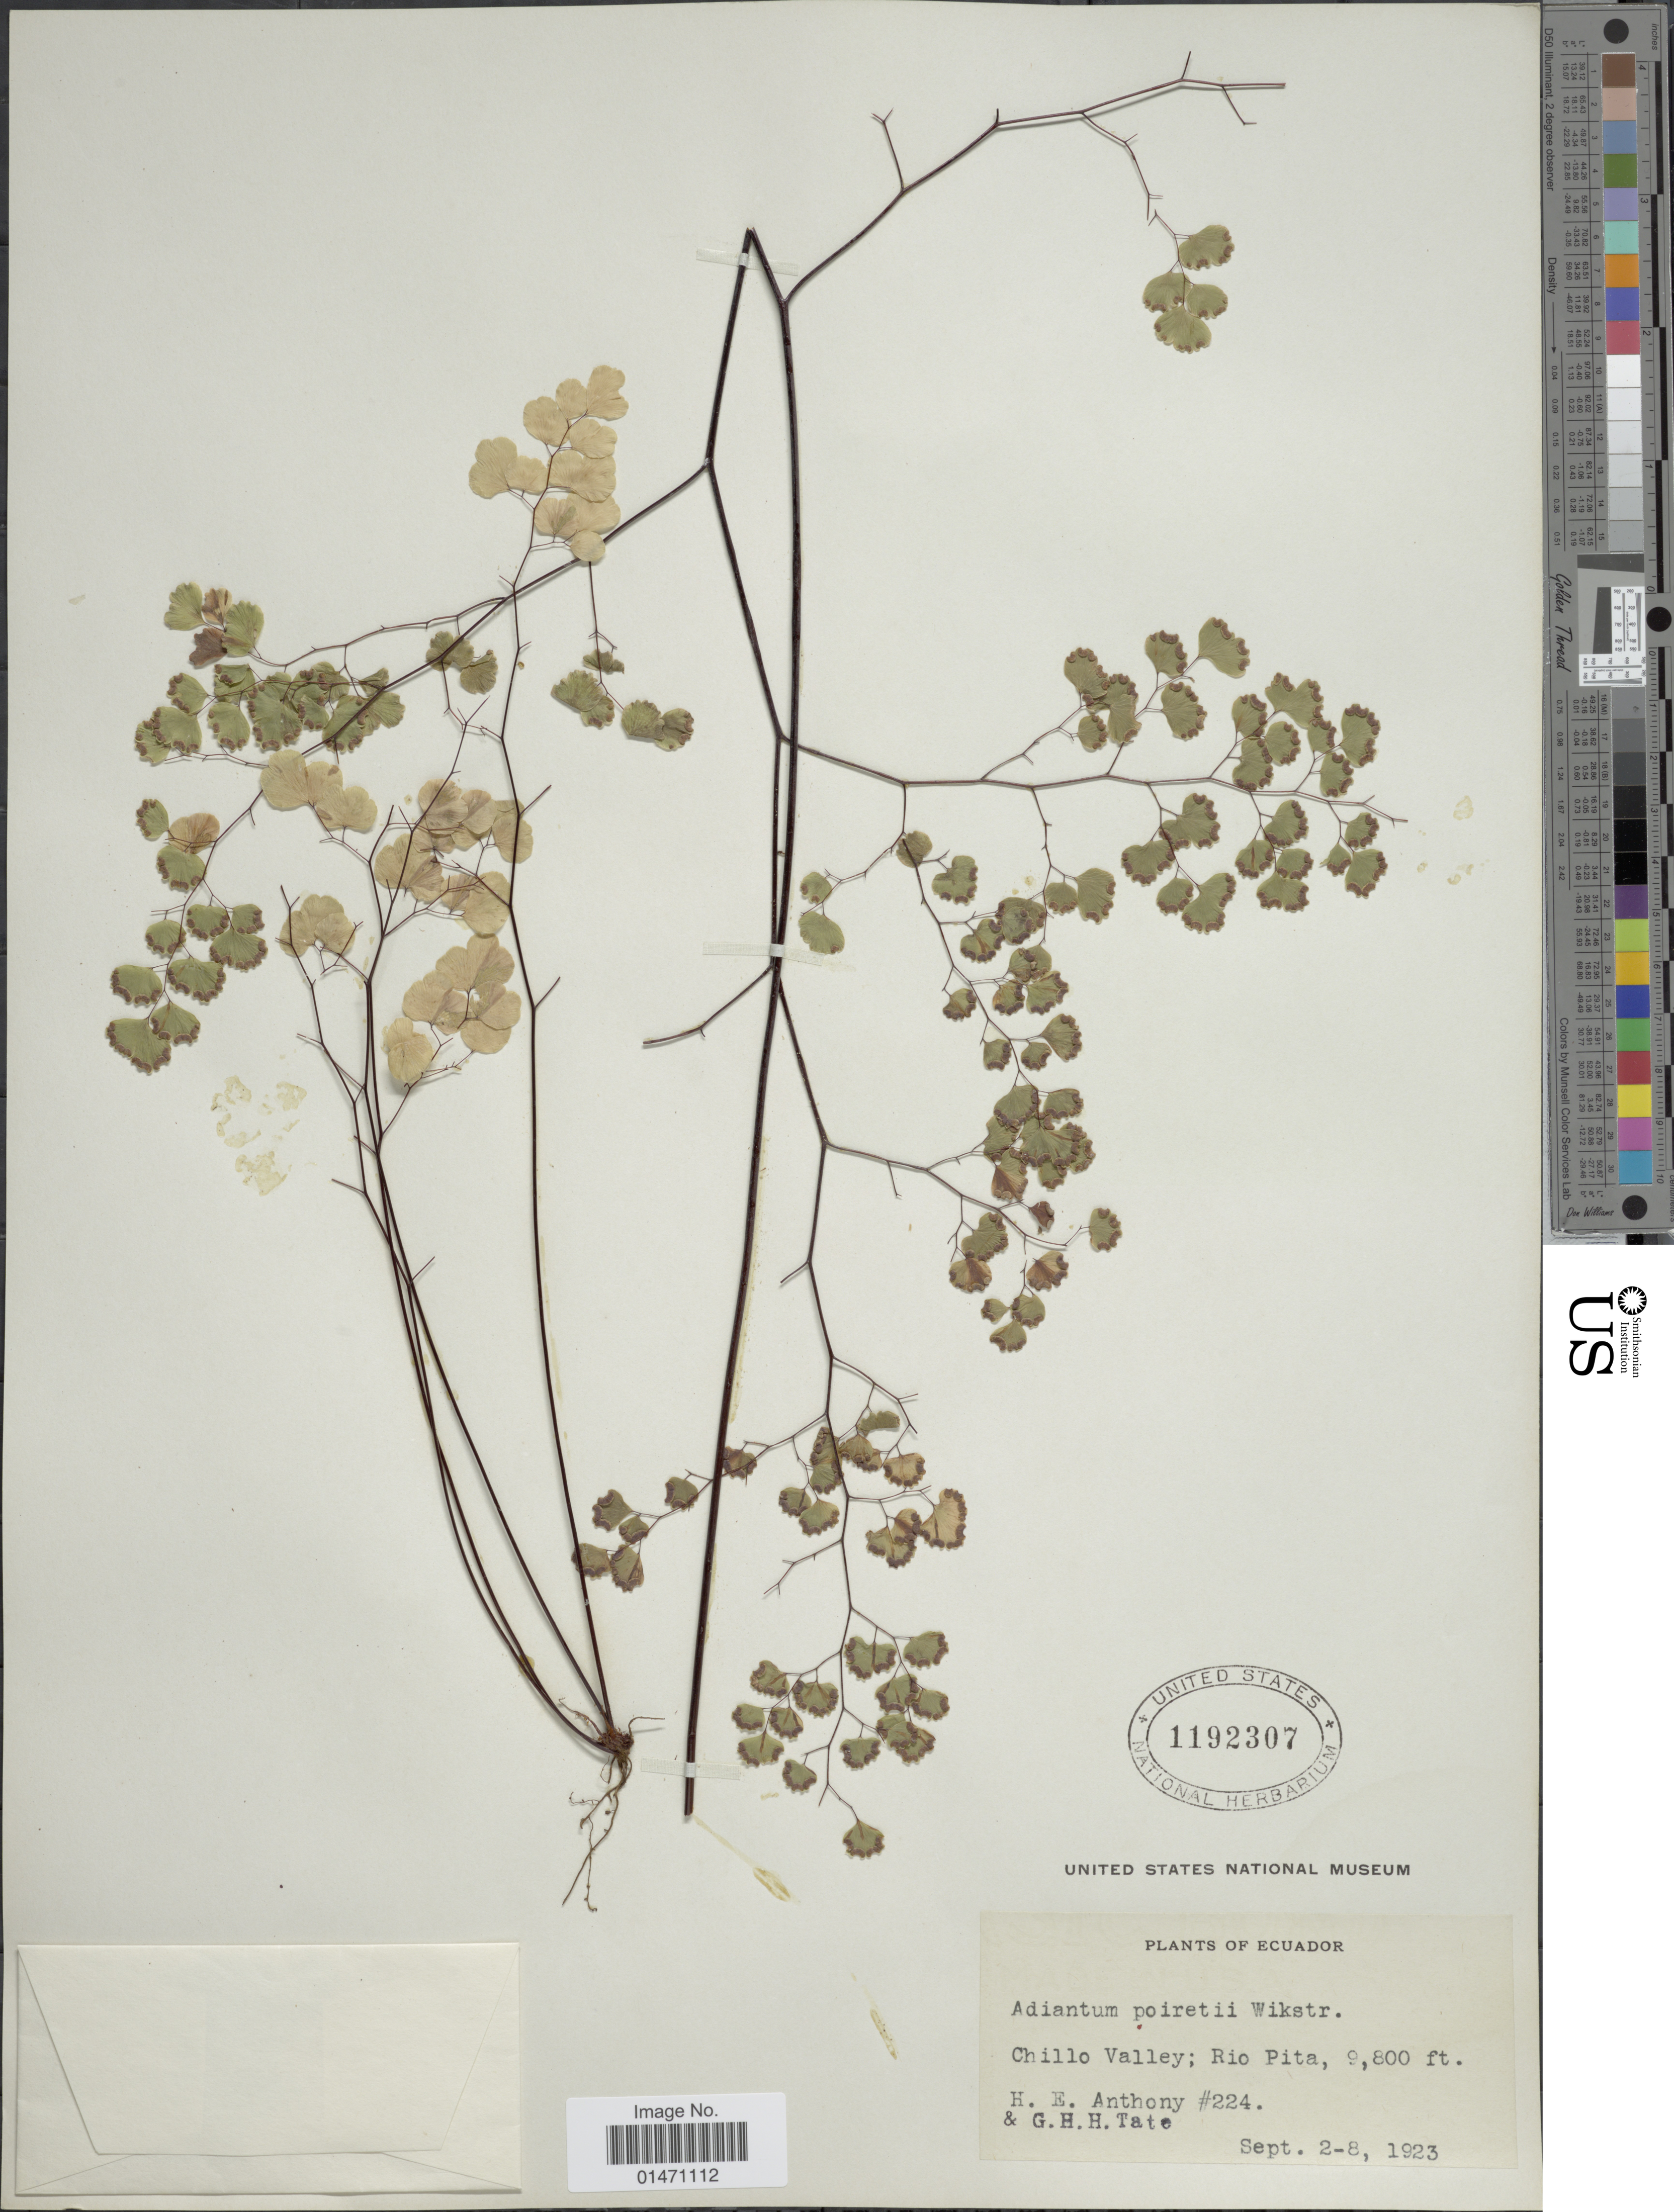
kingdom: Plantae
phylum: Tracheophyta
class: Polypodiopsida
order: Polypodiales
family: Pteridaceae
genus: Adiantum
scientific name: Adiantum poiretii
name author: Wikstr.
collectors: H. E. Anthony & G. Tate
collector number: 224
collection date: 1923-09-02/1923-09-08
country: Ecuador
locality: Plants of Ecuador, Chillo Valley; Rio Pita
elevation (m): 2987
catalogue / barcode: US 1192307